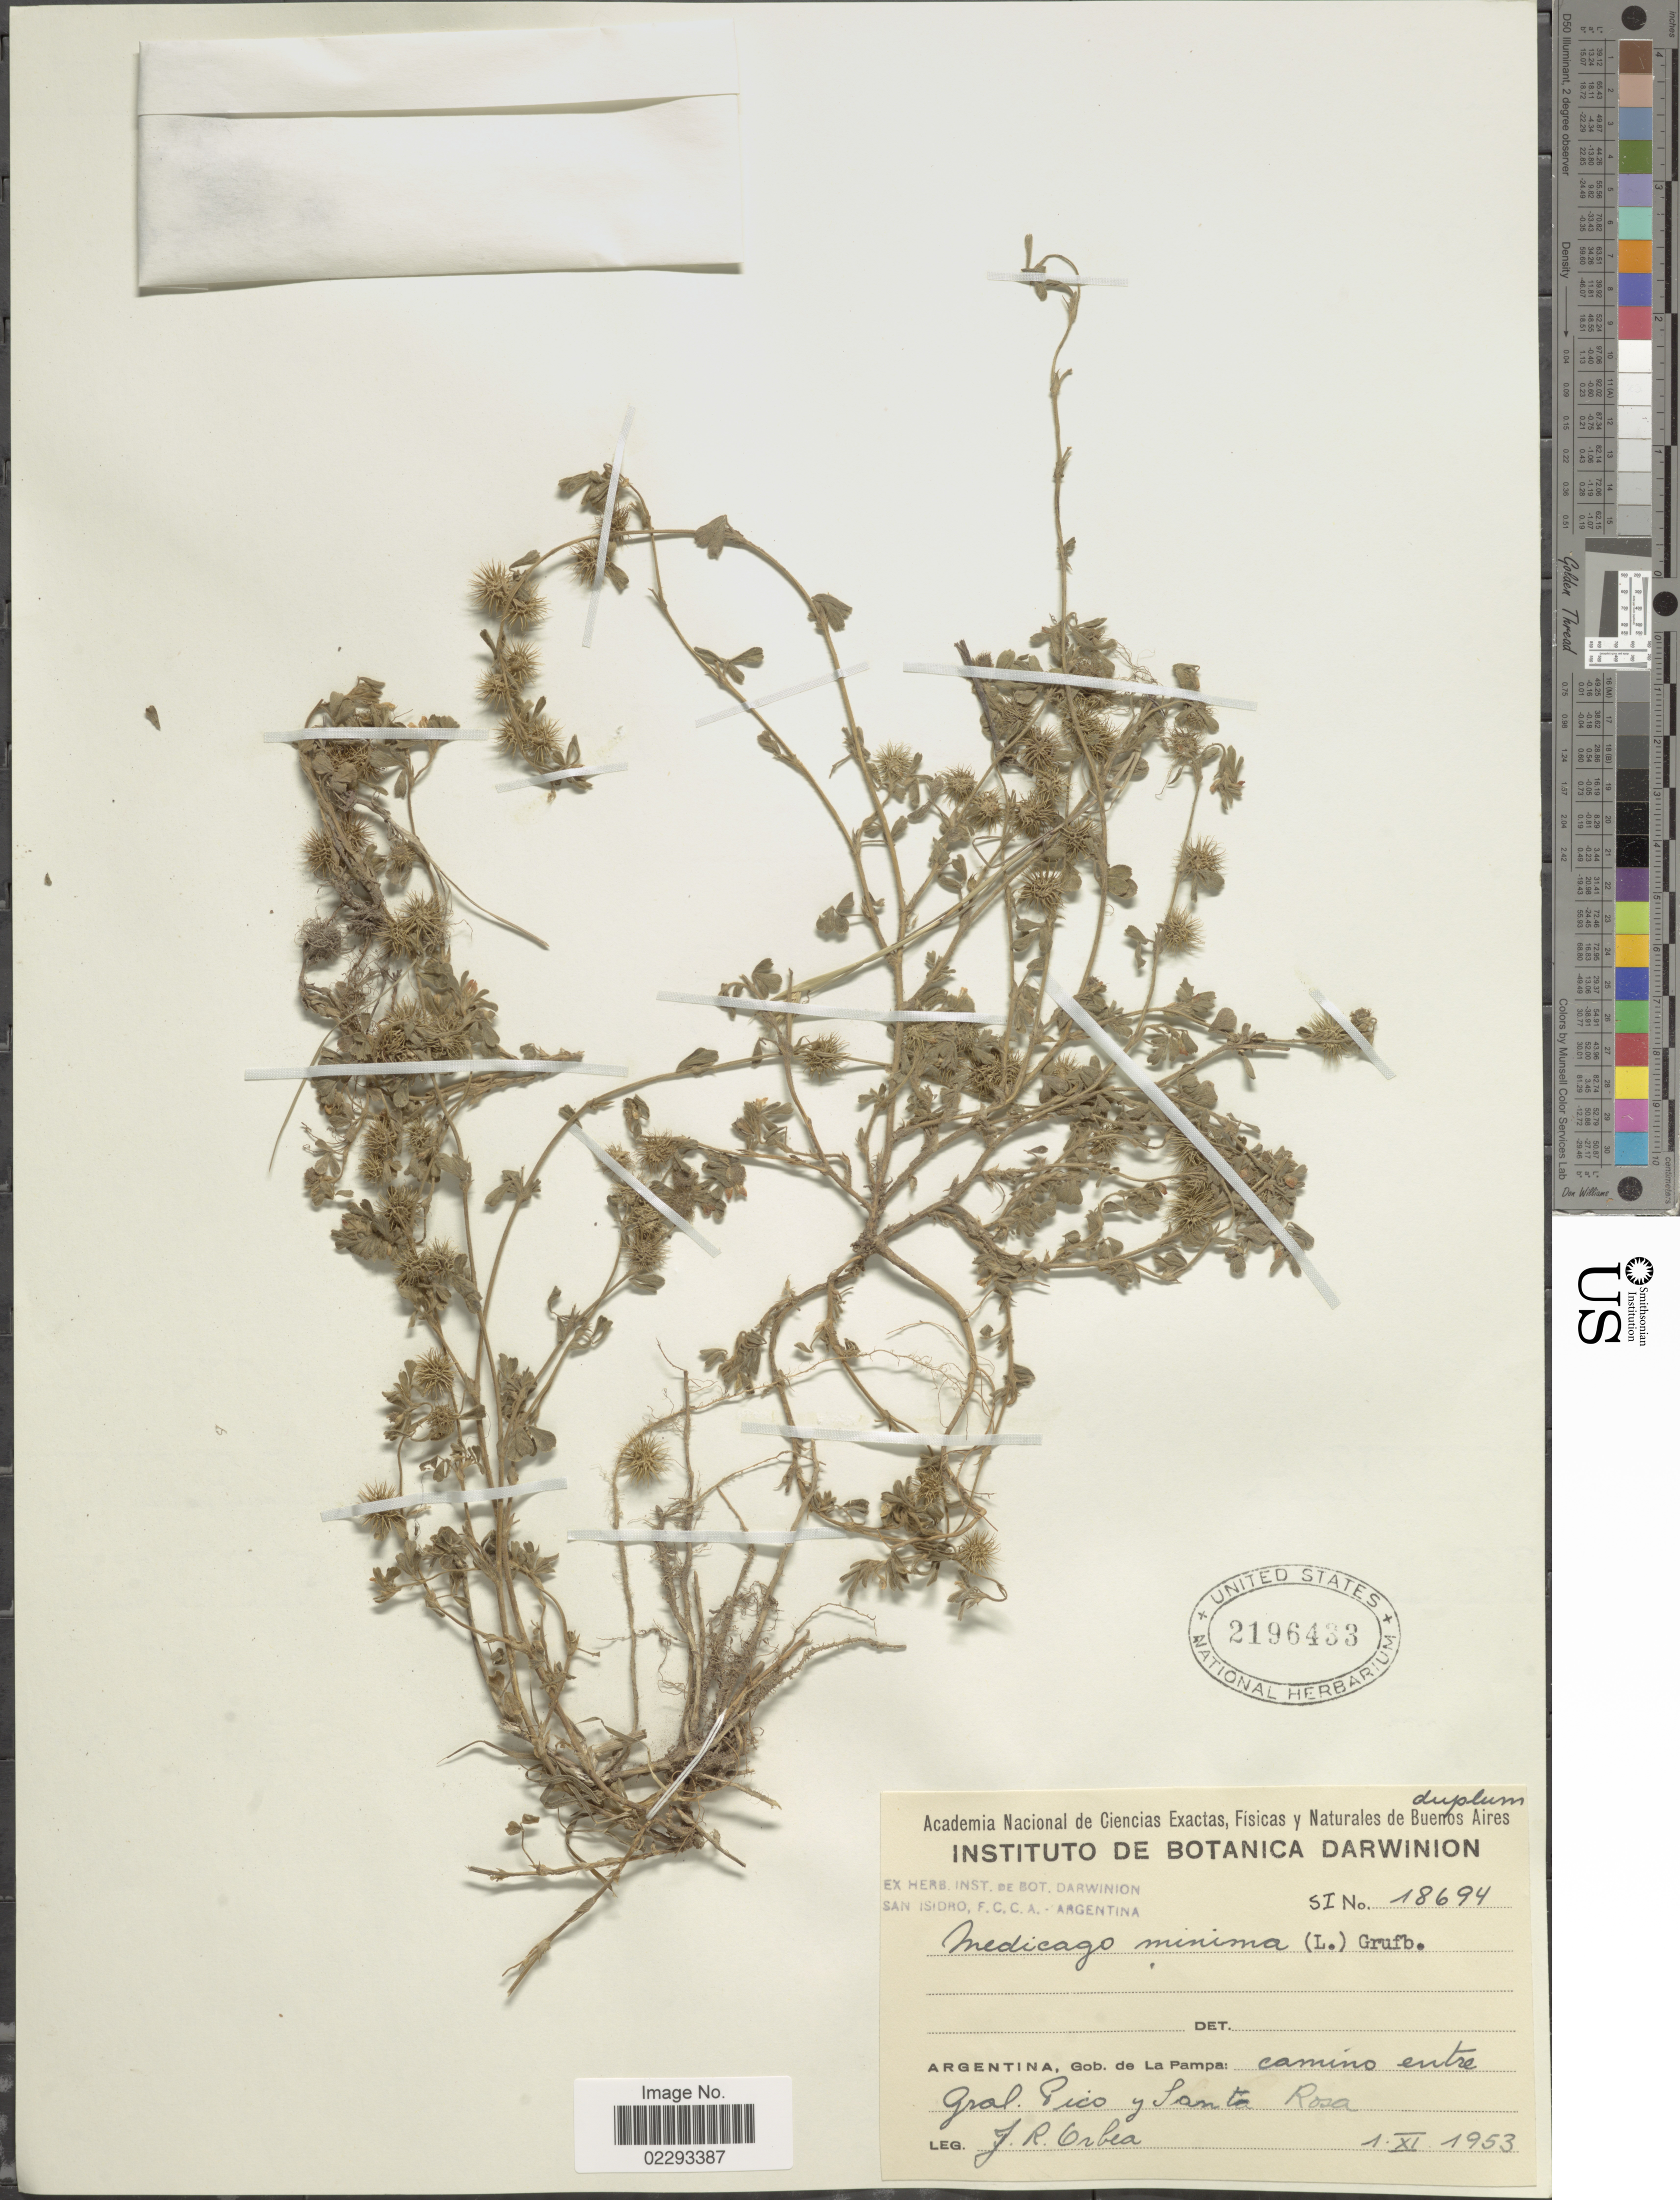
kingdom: Plantae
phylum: Tracheophyta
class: Magnoliopsida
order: Fabales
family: Fabaceae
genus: Medicago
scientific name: Medicago minima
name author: Lam.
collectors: J. Orbea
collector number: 18694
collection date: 1953-11-01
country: Argentina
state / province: La Pampa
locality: Camino entro Gral. Pico y Santa Rosa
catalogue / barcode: US 2196433